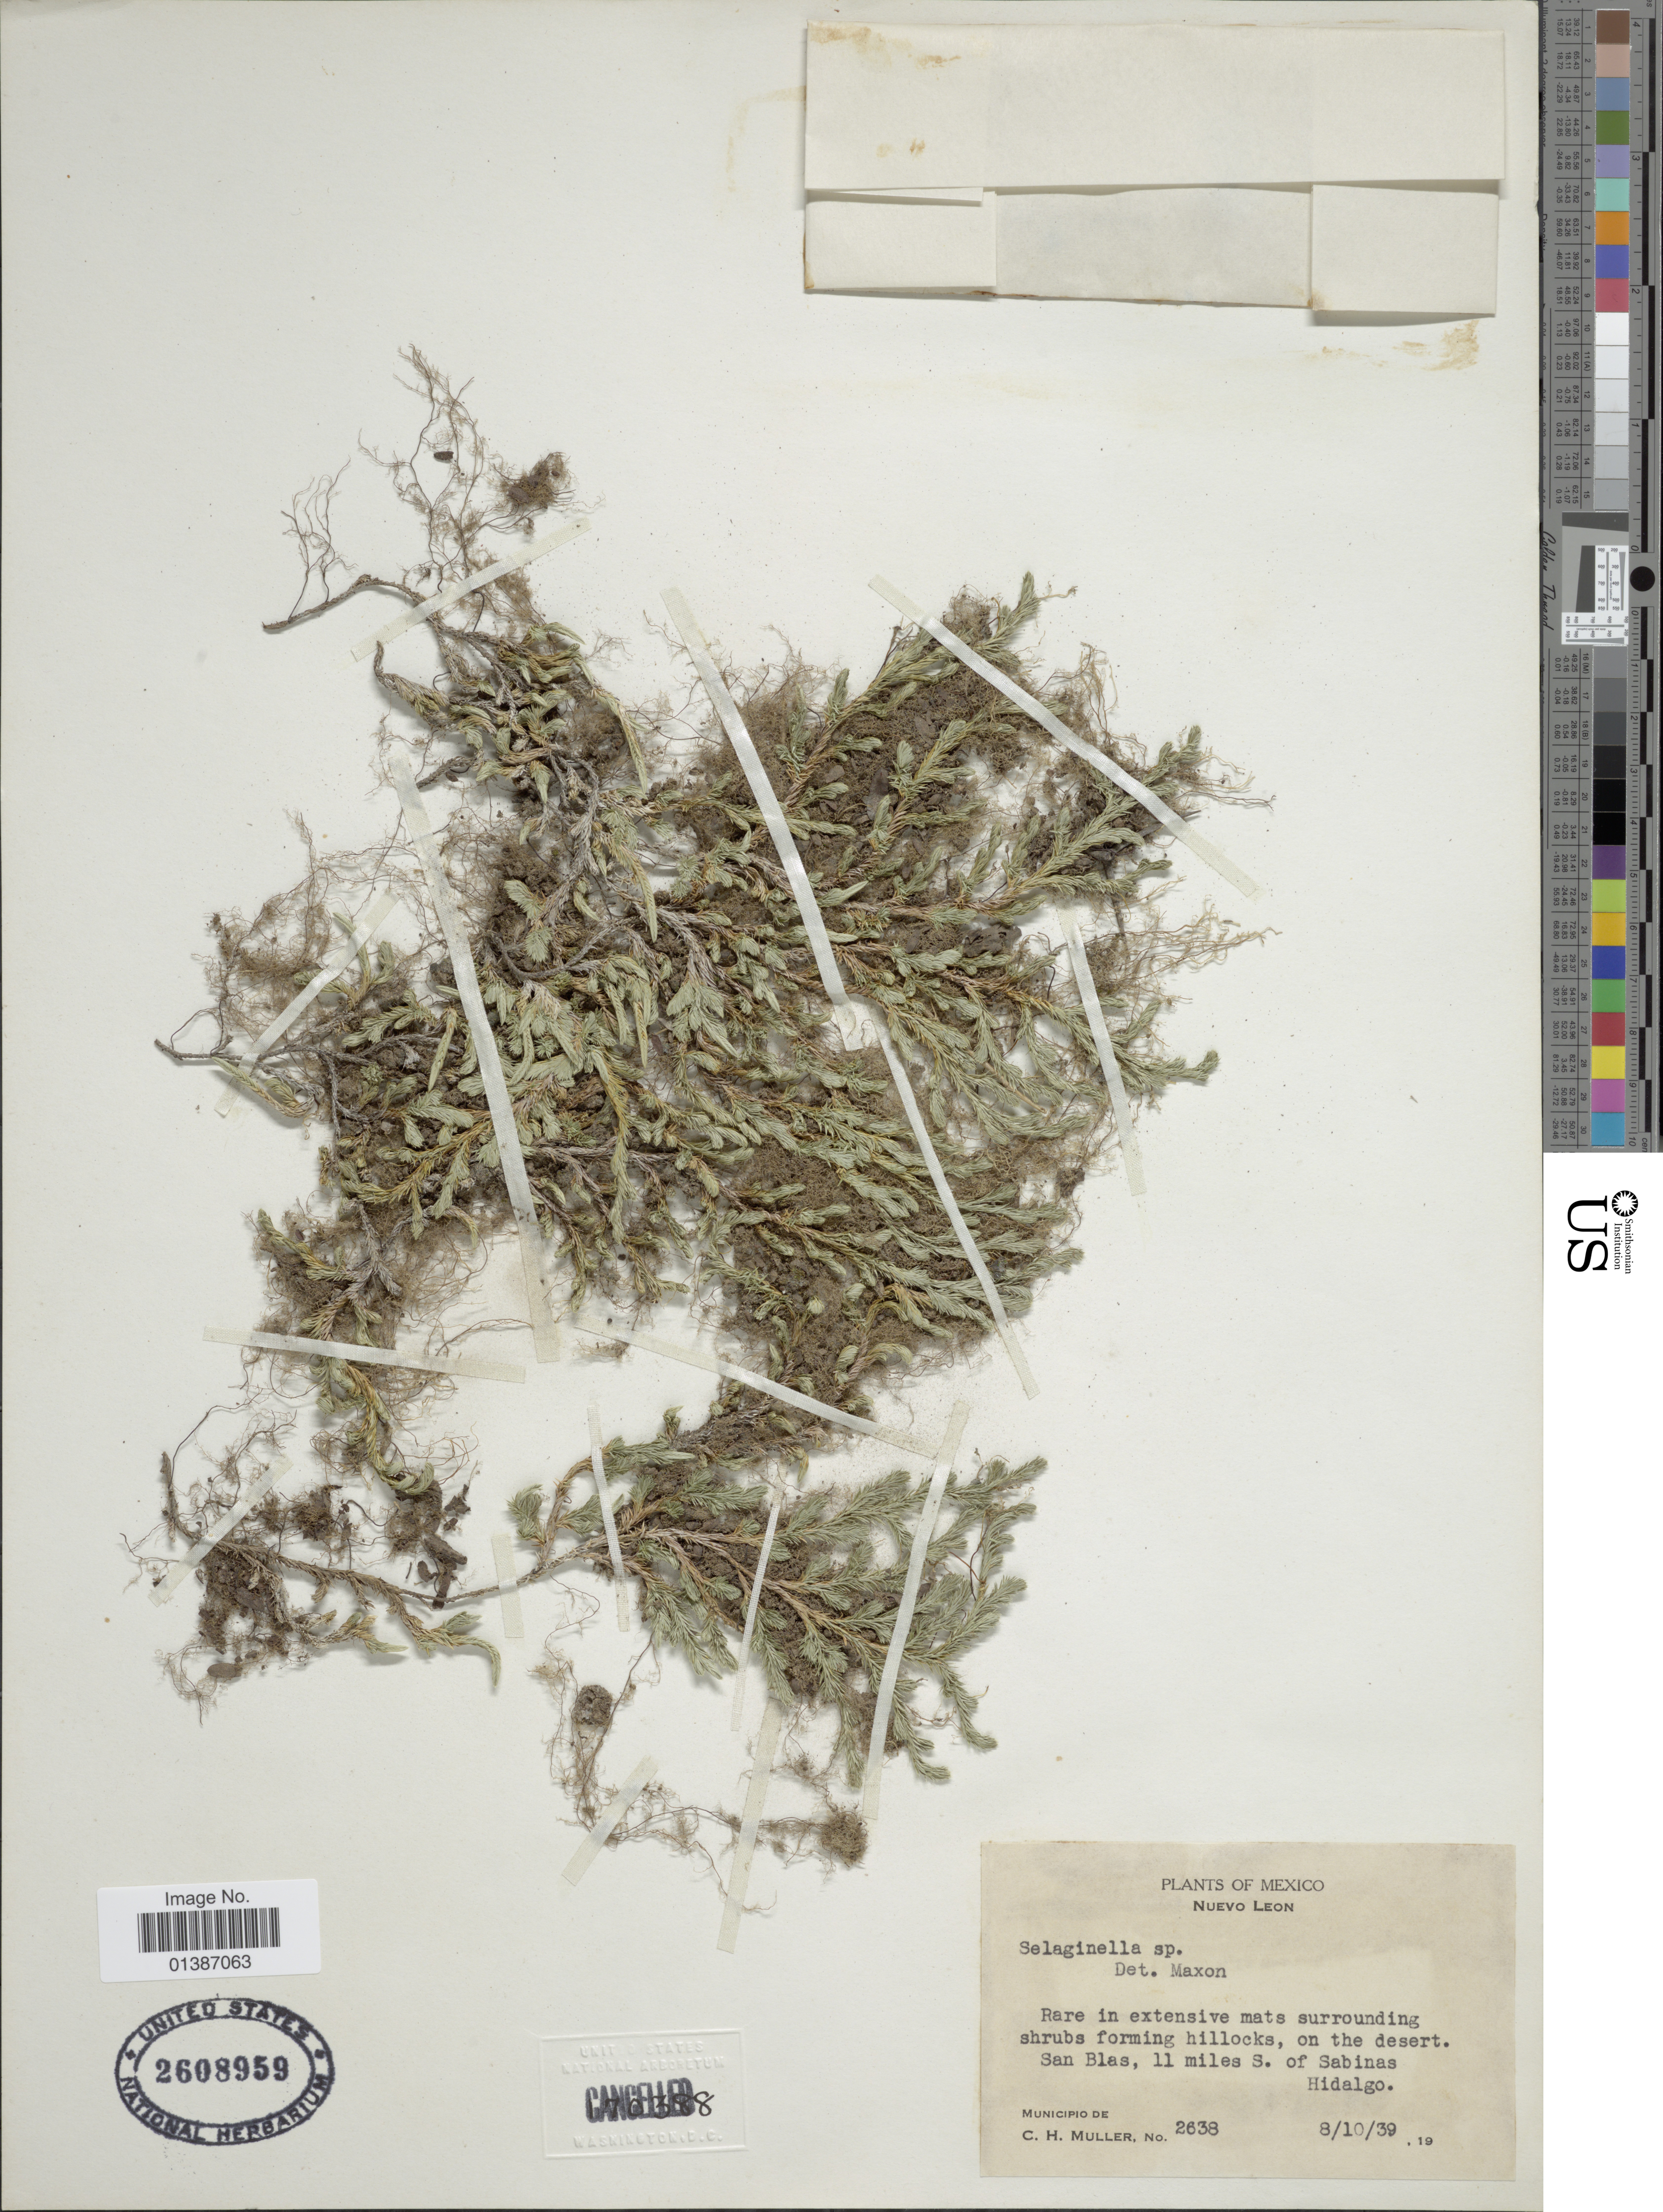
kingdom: Plantae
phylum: Tracheophyta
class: Lycopodiopsida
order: Selaginellales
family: Selaginellaceae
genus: Selaginella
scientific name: Selaginella wrightii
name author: Hieron.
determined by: Valdespino, I. A., (PMA), Universidad de Panama (PANAMA)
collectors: C. H. Müller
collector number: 2638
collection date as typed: Transcribed d/m/y: 8/10/39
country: Mexico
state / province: Nuevo León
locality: Nuevo Leon. San Blas, 11 miles S. of Sabinas Hidalgo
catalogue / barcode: US 2608959